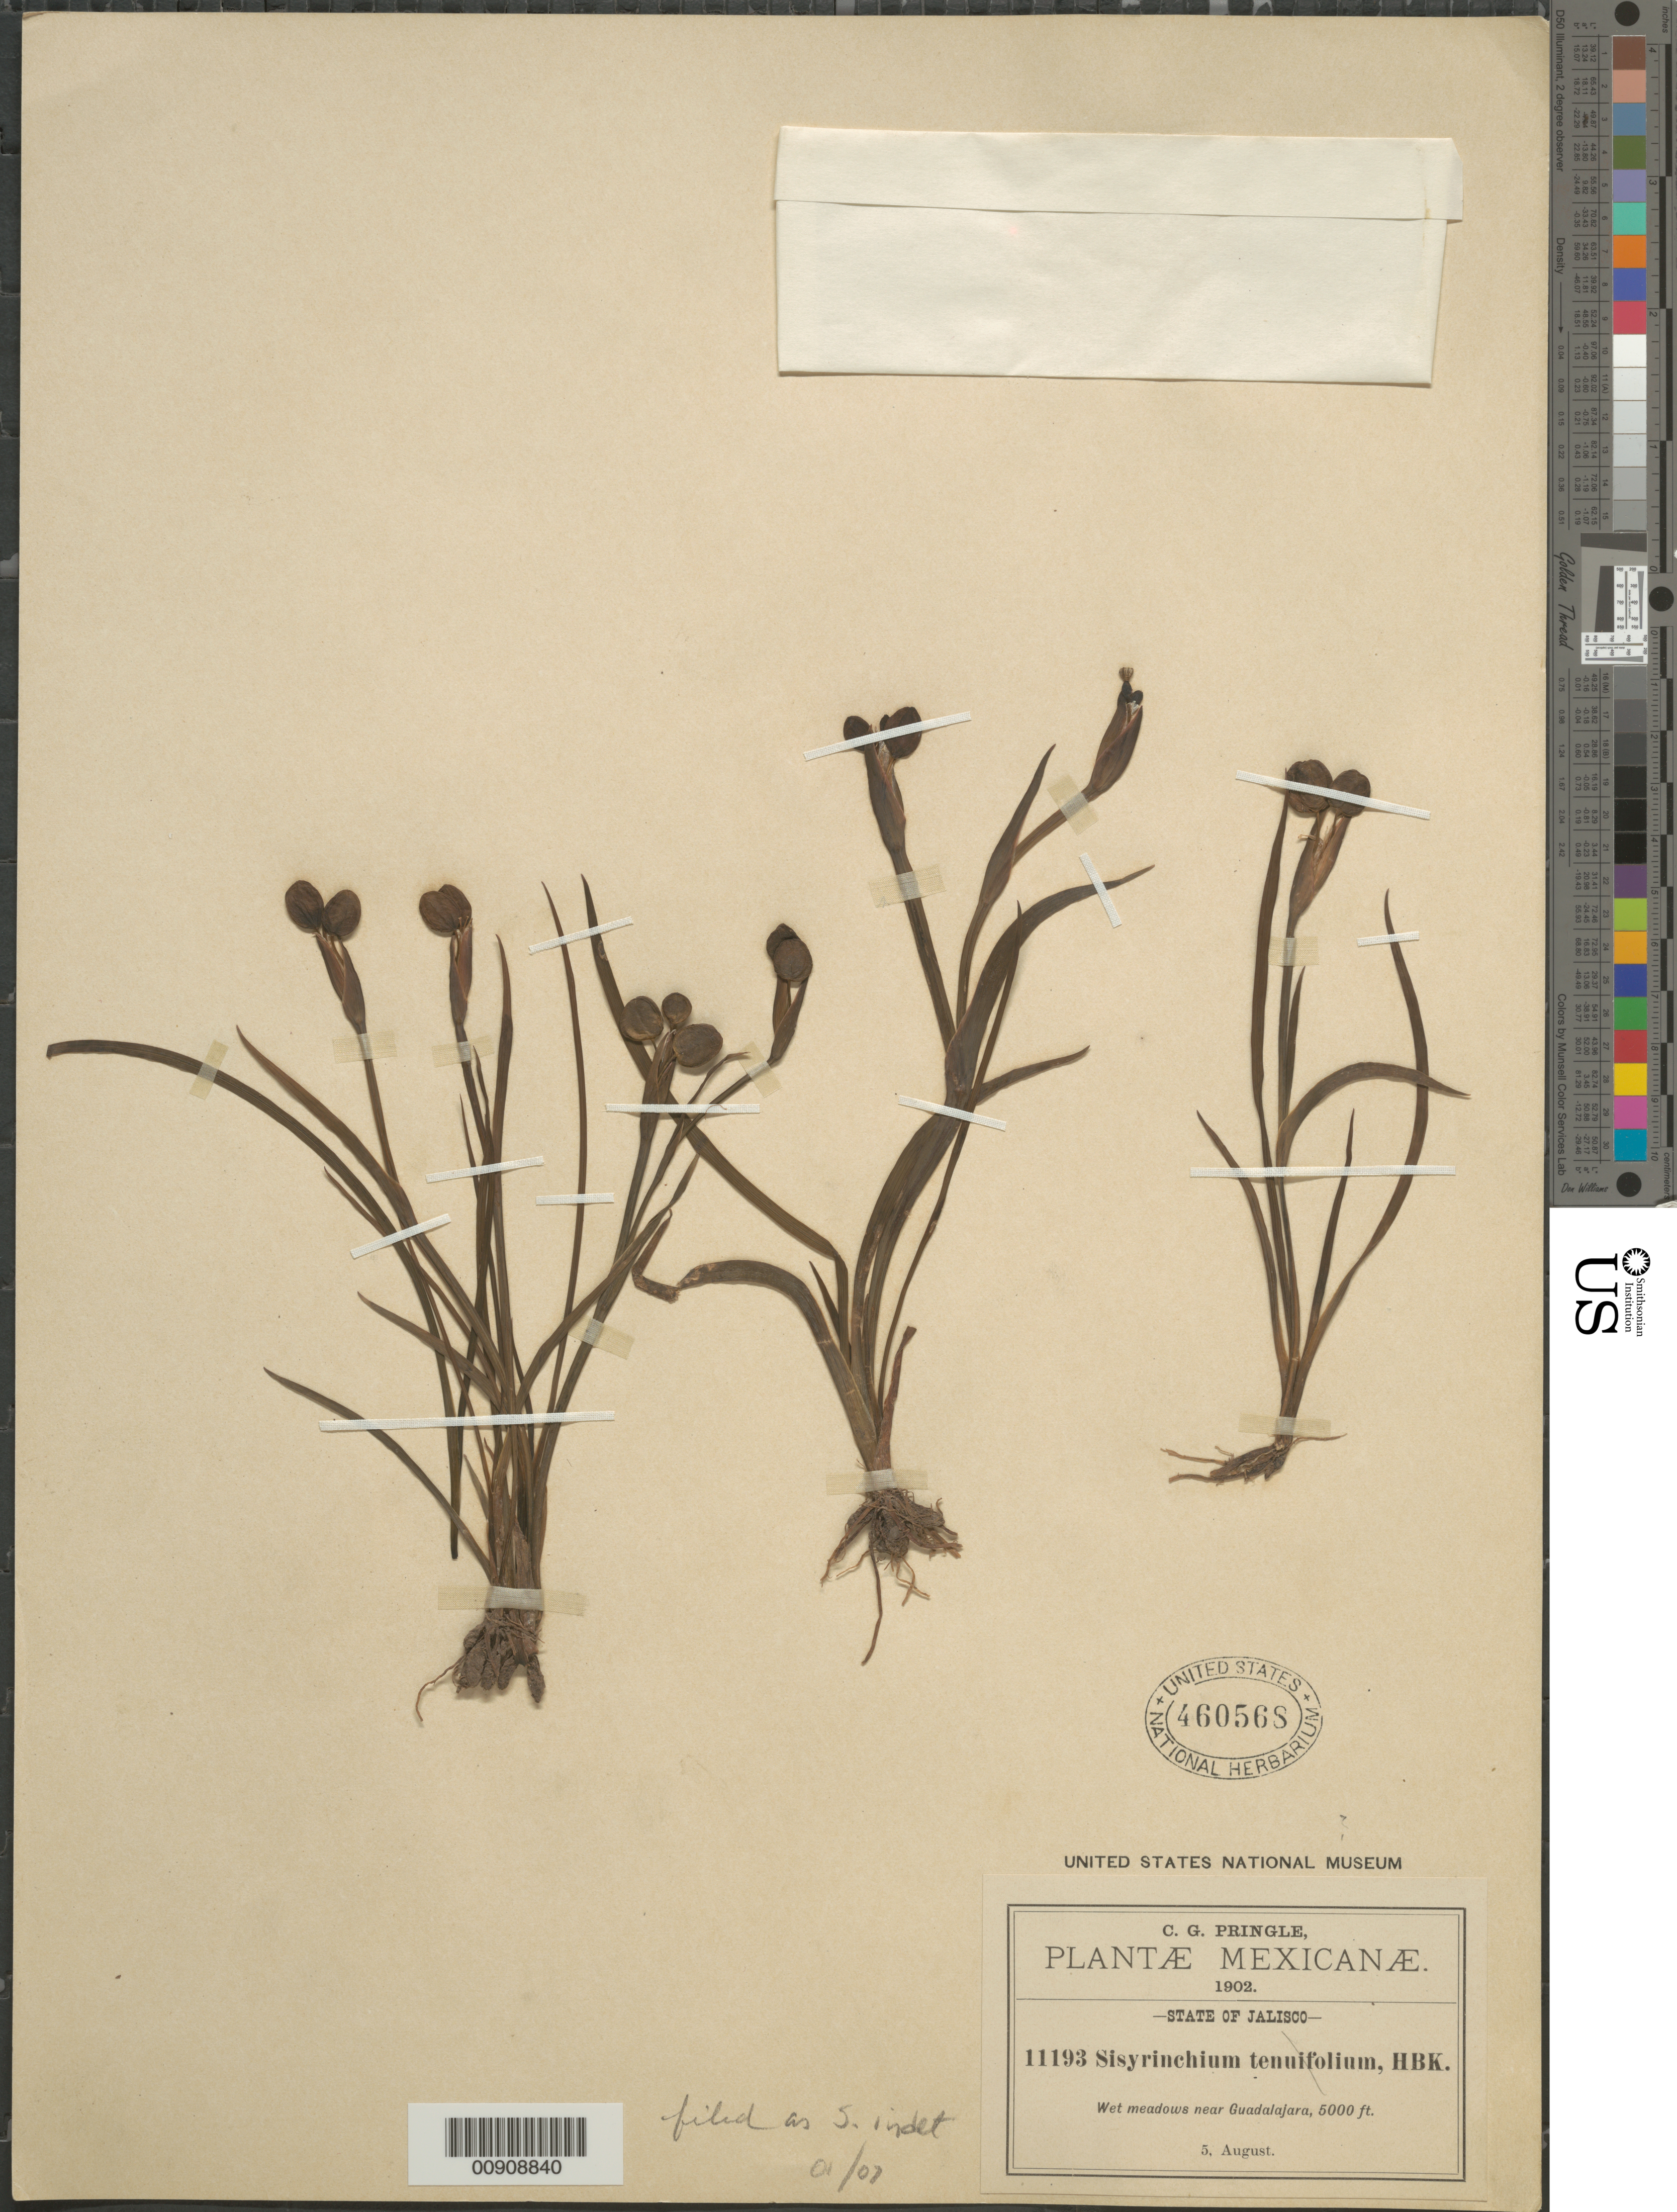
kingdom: Plantae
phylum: Tracheophyta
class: Liliopsida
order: Asparagales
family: Iridaceae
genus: Sisyrinchium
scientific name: Sisyrinchium sp.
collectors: C. G. Pringle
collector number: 11193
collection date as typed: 05 Aug 1902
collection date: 1902-08-05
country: Mexico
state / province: Jalisco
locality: Near Guadalajara, State of Jalisco.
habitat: Wet meadows.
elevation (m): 1524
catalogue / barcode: US 460568